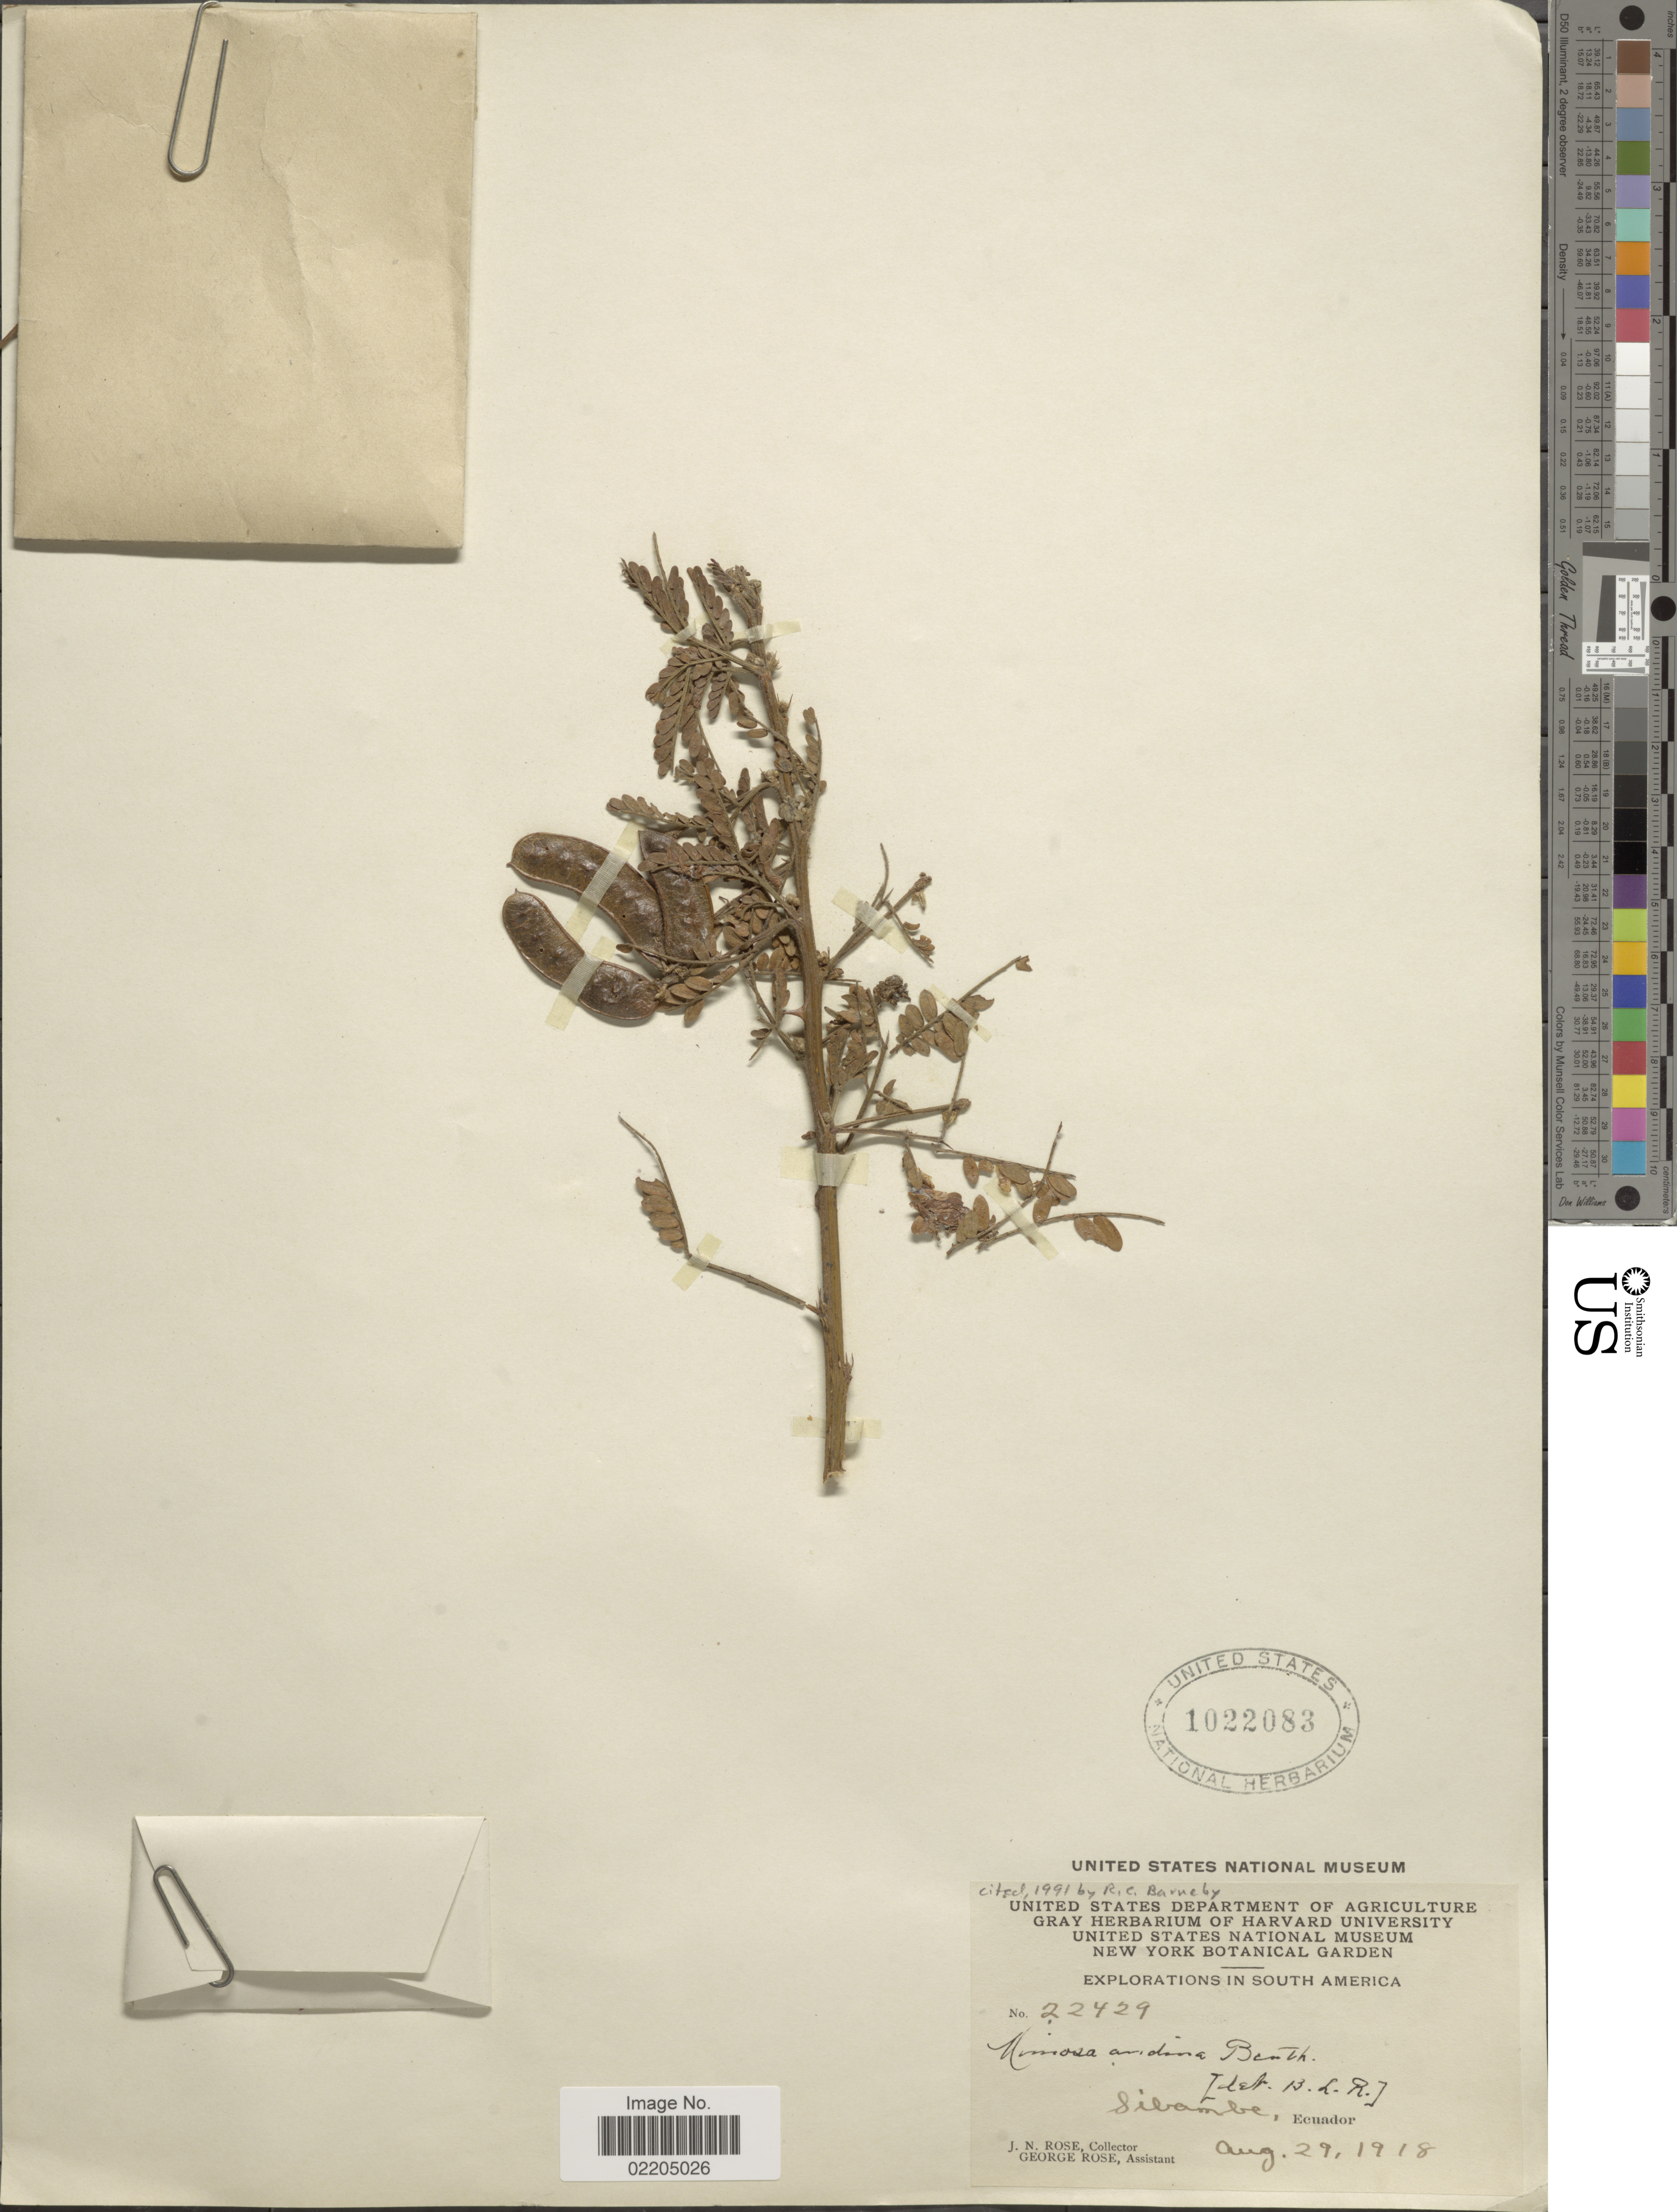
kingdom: Plantae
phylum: Tracheophyta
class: Magnoliopsida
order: Fabales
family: Fabaceae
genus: Mimosa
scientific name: Mimosa andina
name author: Benth.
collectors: J. N. Rose & G. Rose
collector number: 22429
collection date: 1918-08-29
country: Ecuador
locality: Sibambe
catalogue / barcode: US 1022083